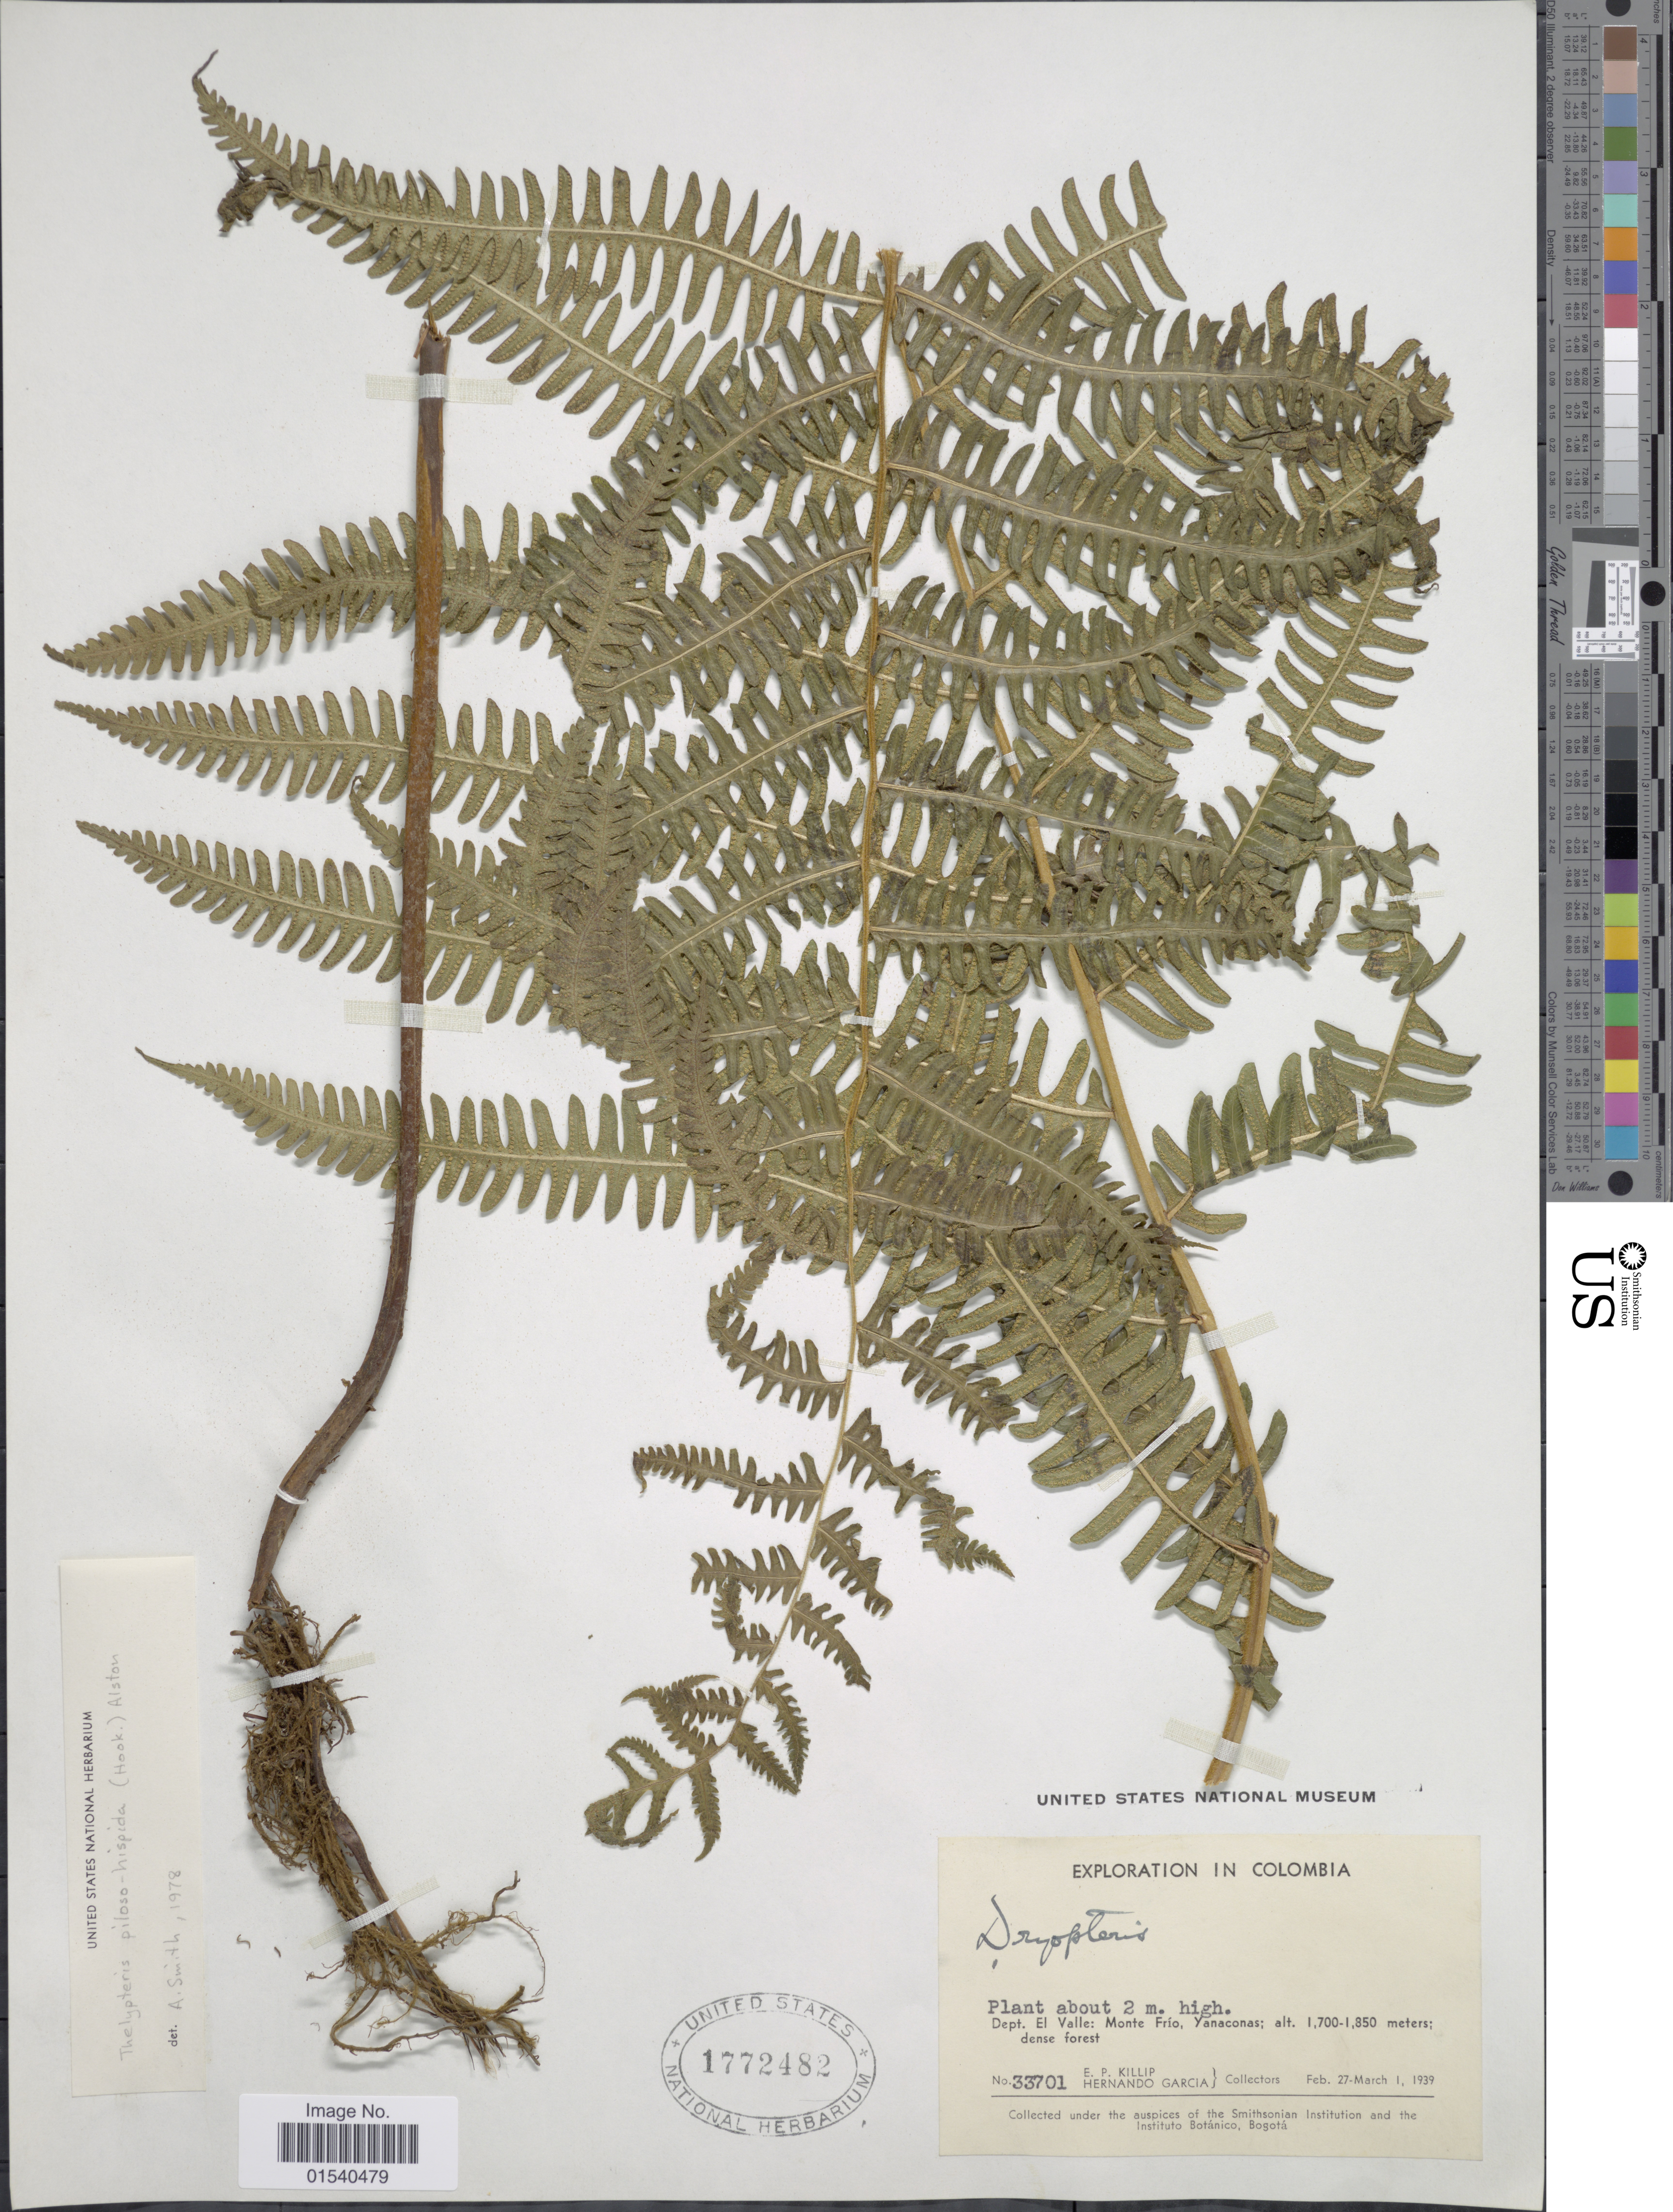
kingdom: Plantae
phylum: Tracheophyta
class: Polypodiopsida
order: Polypodiales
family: Thelypteridaceae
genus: Amauropelta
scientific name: Amauropelta pilosohispida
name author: (Hook.) A.R. Sm.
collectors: E. P. Killip & H. Garcia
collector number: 33701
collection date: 1939-02-27/1939-03-01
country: Colombia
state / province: Valle del Cauca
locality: Dept. El Valle: Monte Frío, Yanaconas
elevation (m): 1700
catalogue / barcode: US 1772482